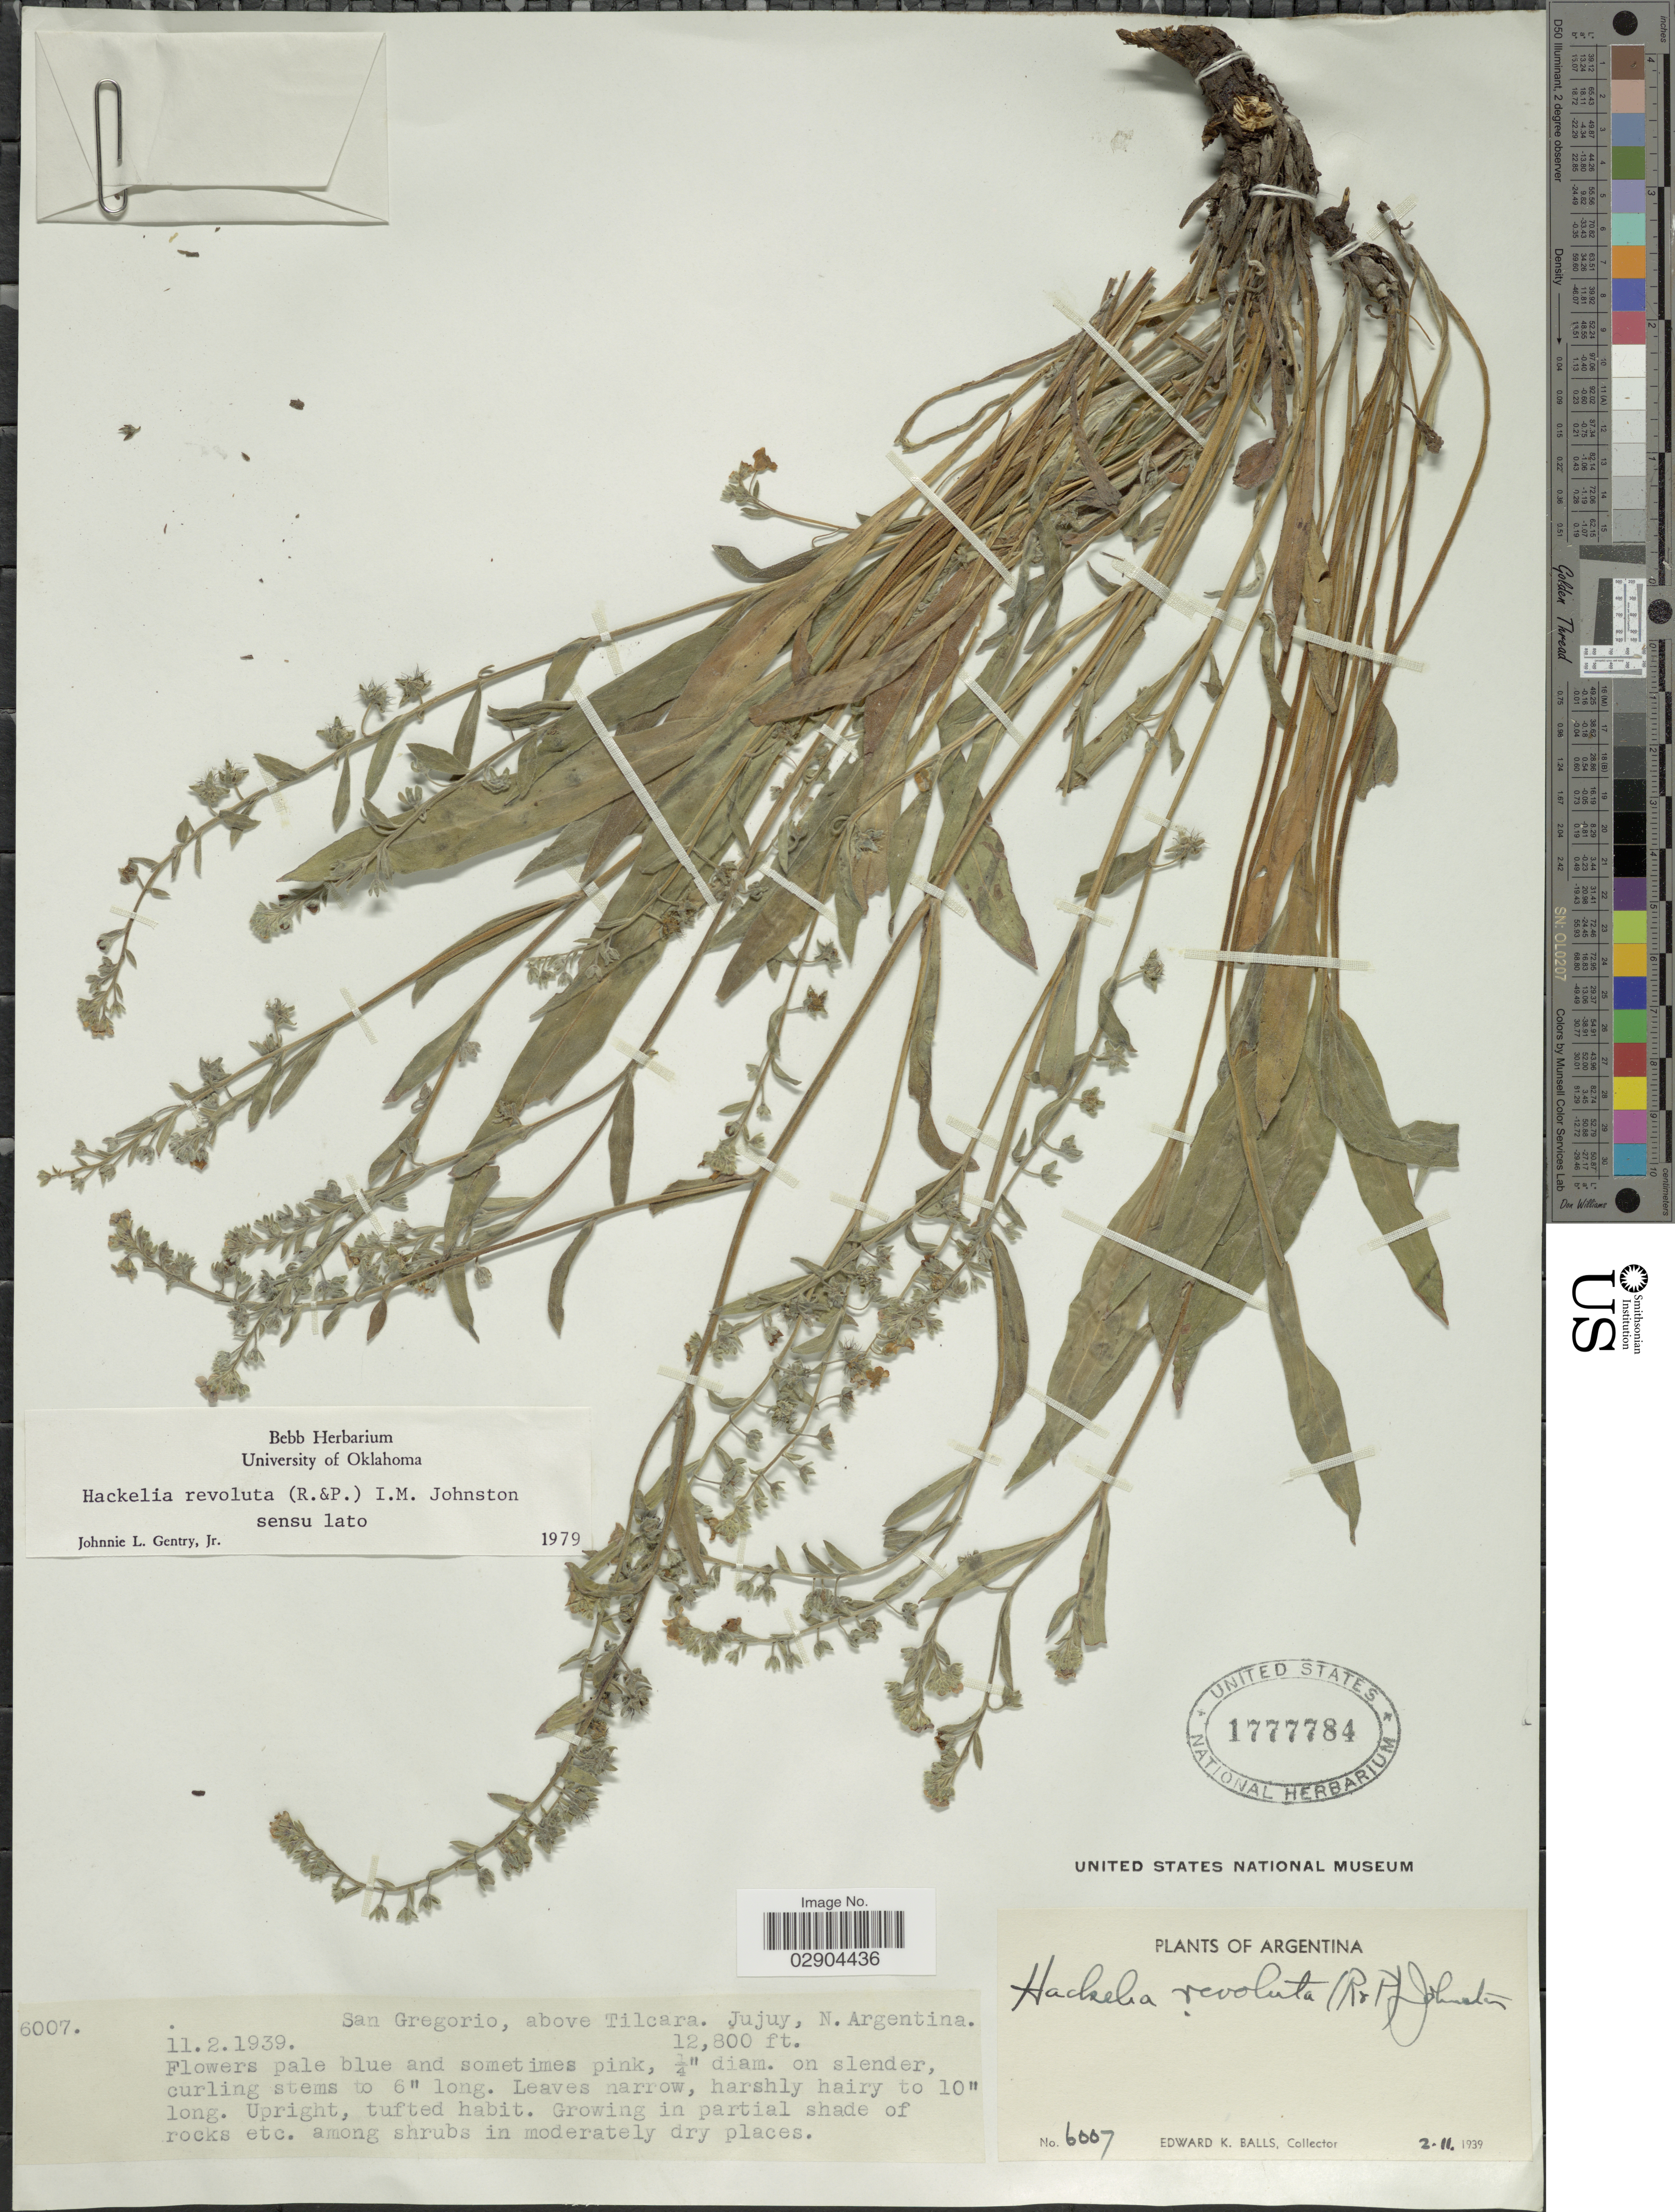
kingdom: Plantae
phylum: Tracheophyta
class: Magnoliopsida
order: Boraginales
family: Boraginaceae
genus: Hackelia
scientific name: Hackelia revoluta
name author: (Ruiz & Pav.) I.M. Johnst.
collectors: E. K. Balls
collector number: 6007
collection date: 1939-11-02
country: Argentina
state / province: Jujuy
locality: San Gregorio, above Tilcara. Jujuy, N. Argentina.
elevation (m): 3901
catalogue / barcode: US 1777784